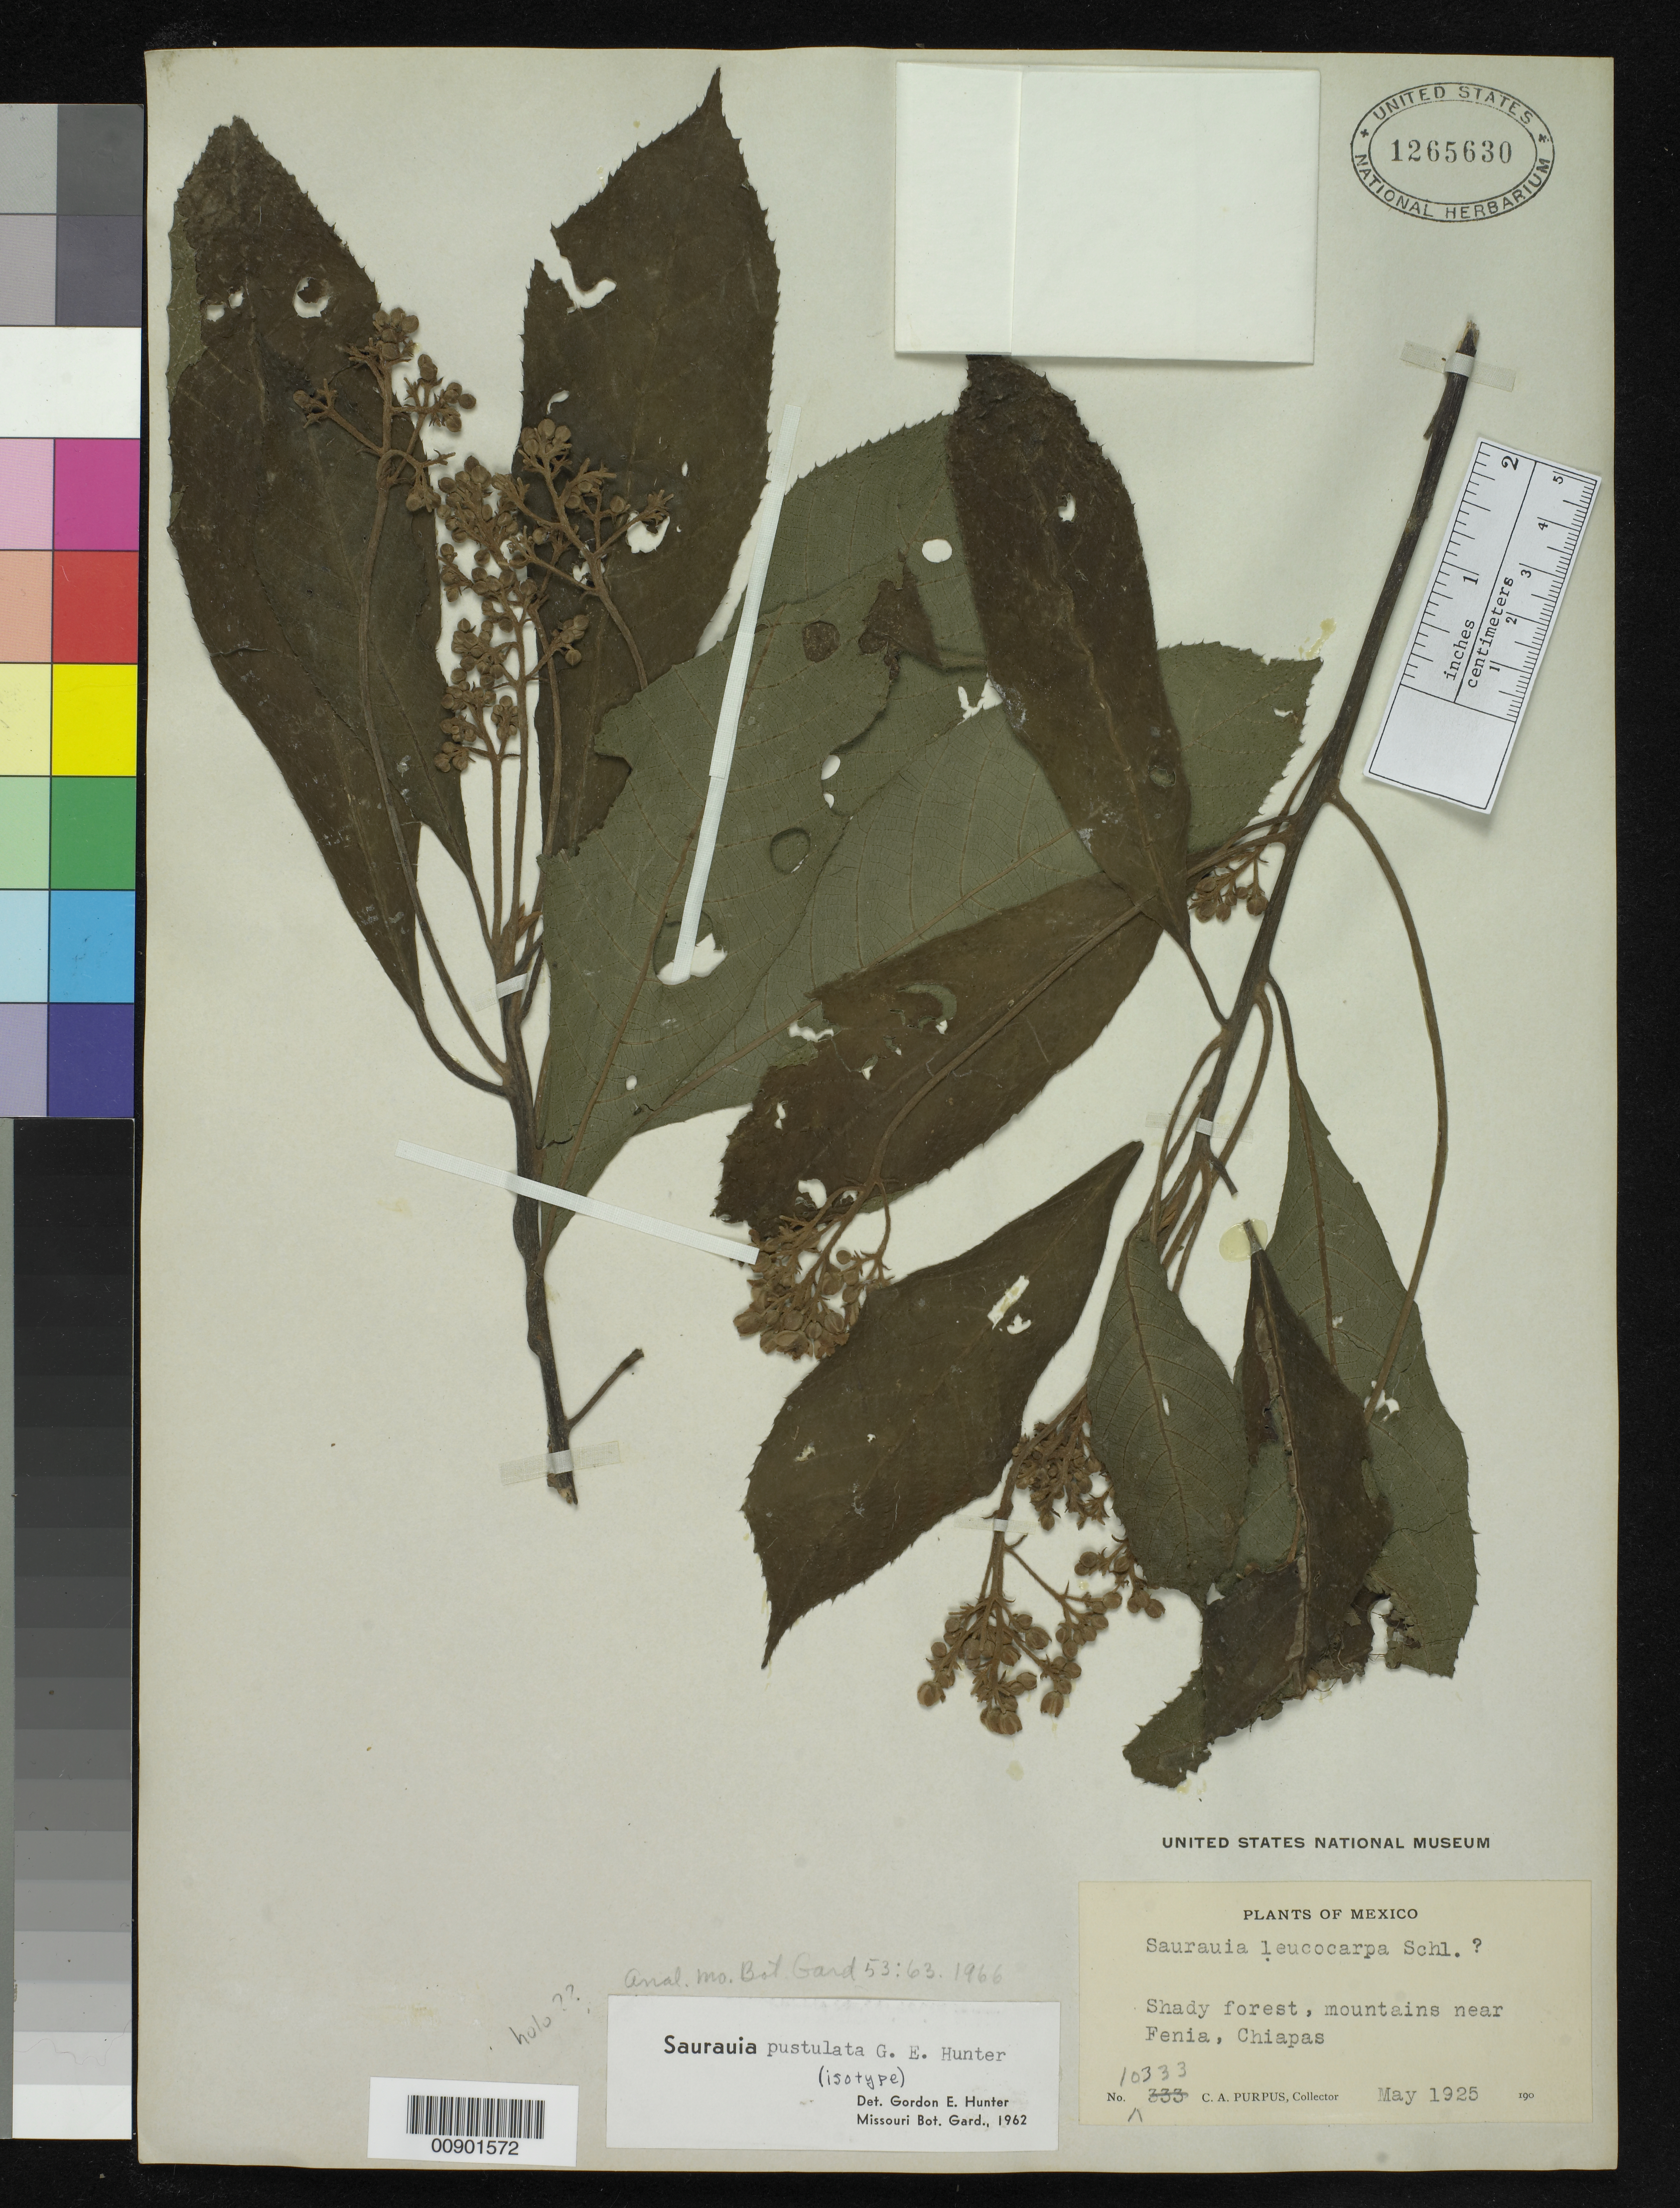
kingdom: Plantae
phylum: Tracheophyta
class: Magnoliopsida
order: Ericales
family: Actinidiaceae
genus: Saurauia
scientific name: Saurauia pustulata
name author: G.E. Hunter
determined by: Hunter, G. E.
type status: Type Collection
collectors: C. A. Purpus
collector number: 10333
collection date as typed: May 1925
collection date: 1925-05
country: Mexico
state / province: Chiapas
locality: Fenia.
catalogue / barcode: US 1265630